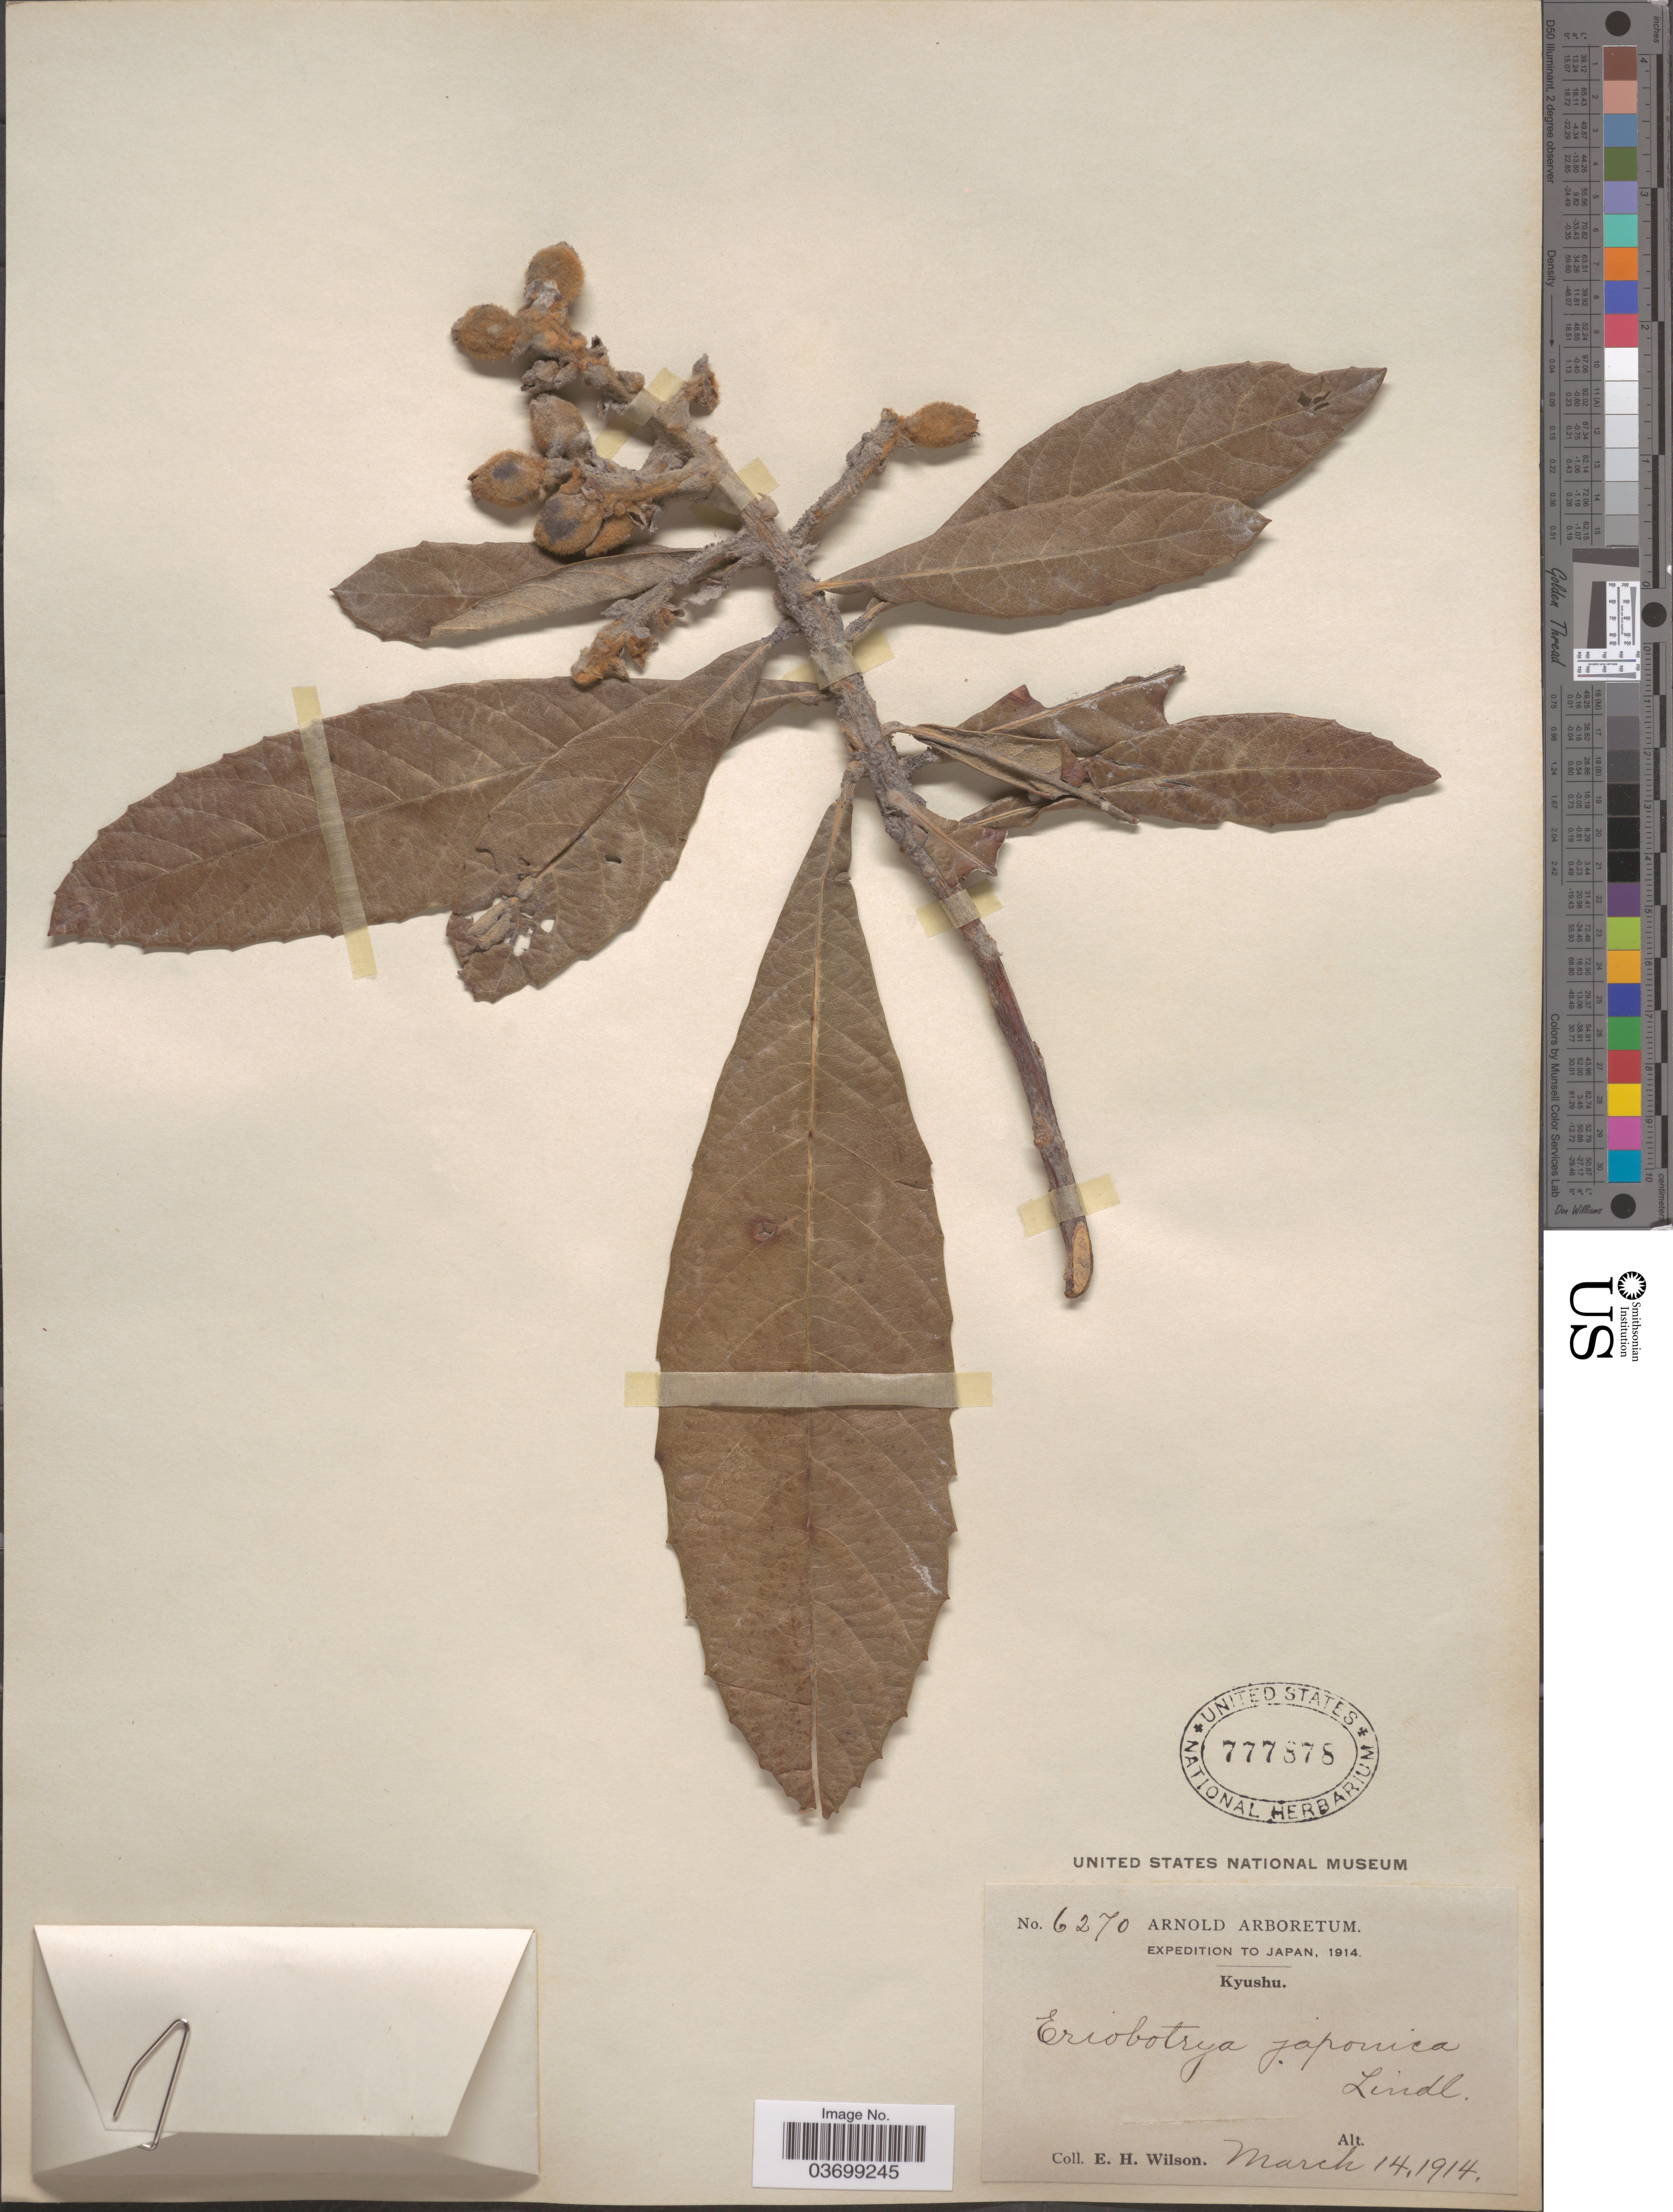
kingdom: Plantae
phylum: Tracheophyta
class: Magnoliopsida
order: Rosales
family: Rosaceae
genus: Rhaphiolepis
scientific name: Rhaphiolepis bibas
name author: (Lour.) Galasso & Banfi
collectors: E. Wilson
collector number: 6270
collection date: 1914-03-14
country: Japan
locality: Kyushu.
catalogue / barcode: US 777878